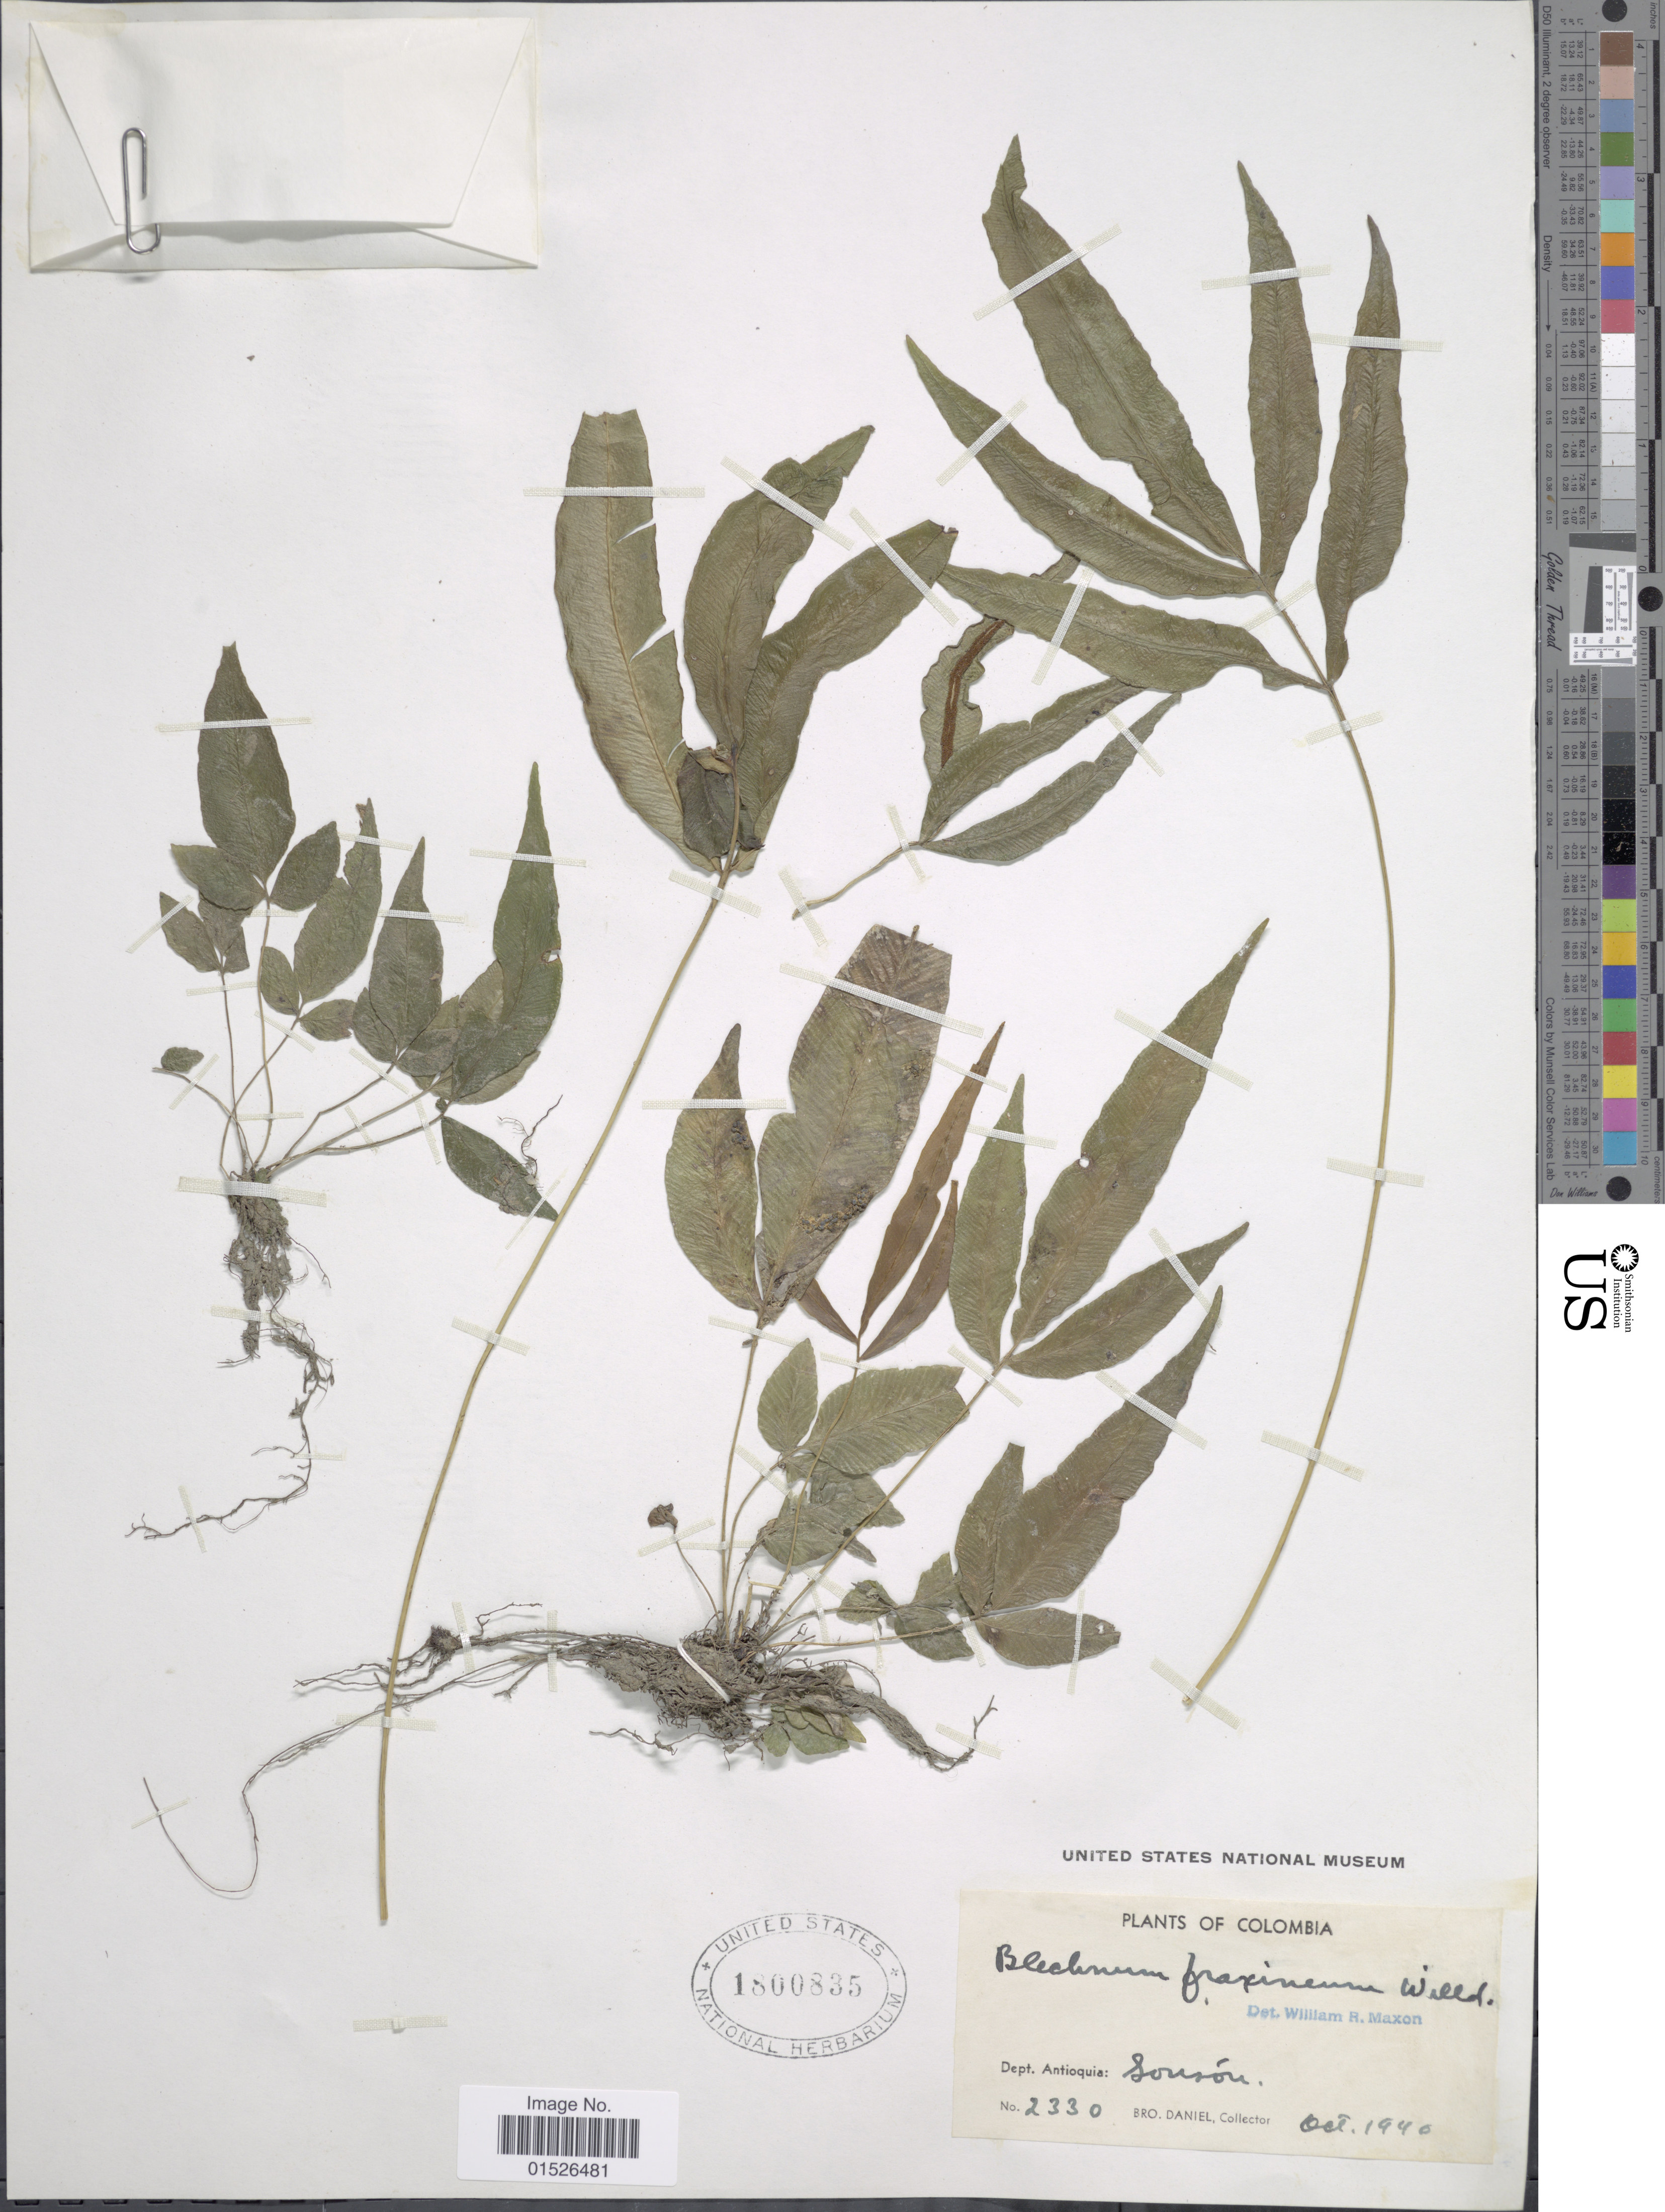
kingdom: Plantae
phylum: Tracheophyta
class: Polypodiopsida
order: Polypodiales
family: Blechnaceae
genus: Blechnum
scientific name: Blechnum meridense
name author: Klotzsch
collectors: Bro. Daniel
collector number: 2330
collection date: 1940-10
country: Colombia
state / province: Antioquia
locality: Colombia, Dept. Antioquia: Sonson.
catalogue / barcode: US 1800835